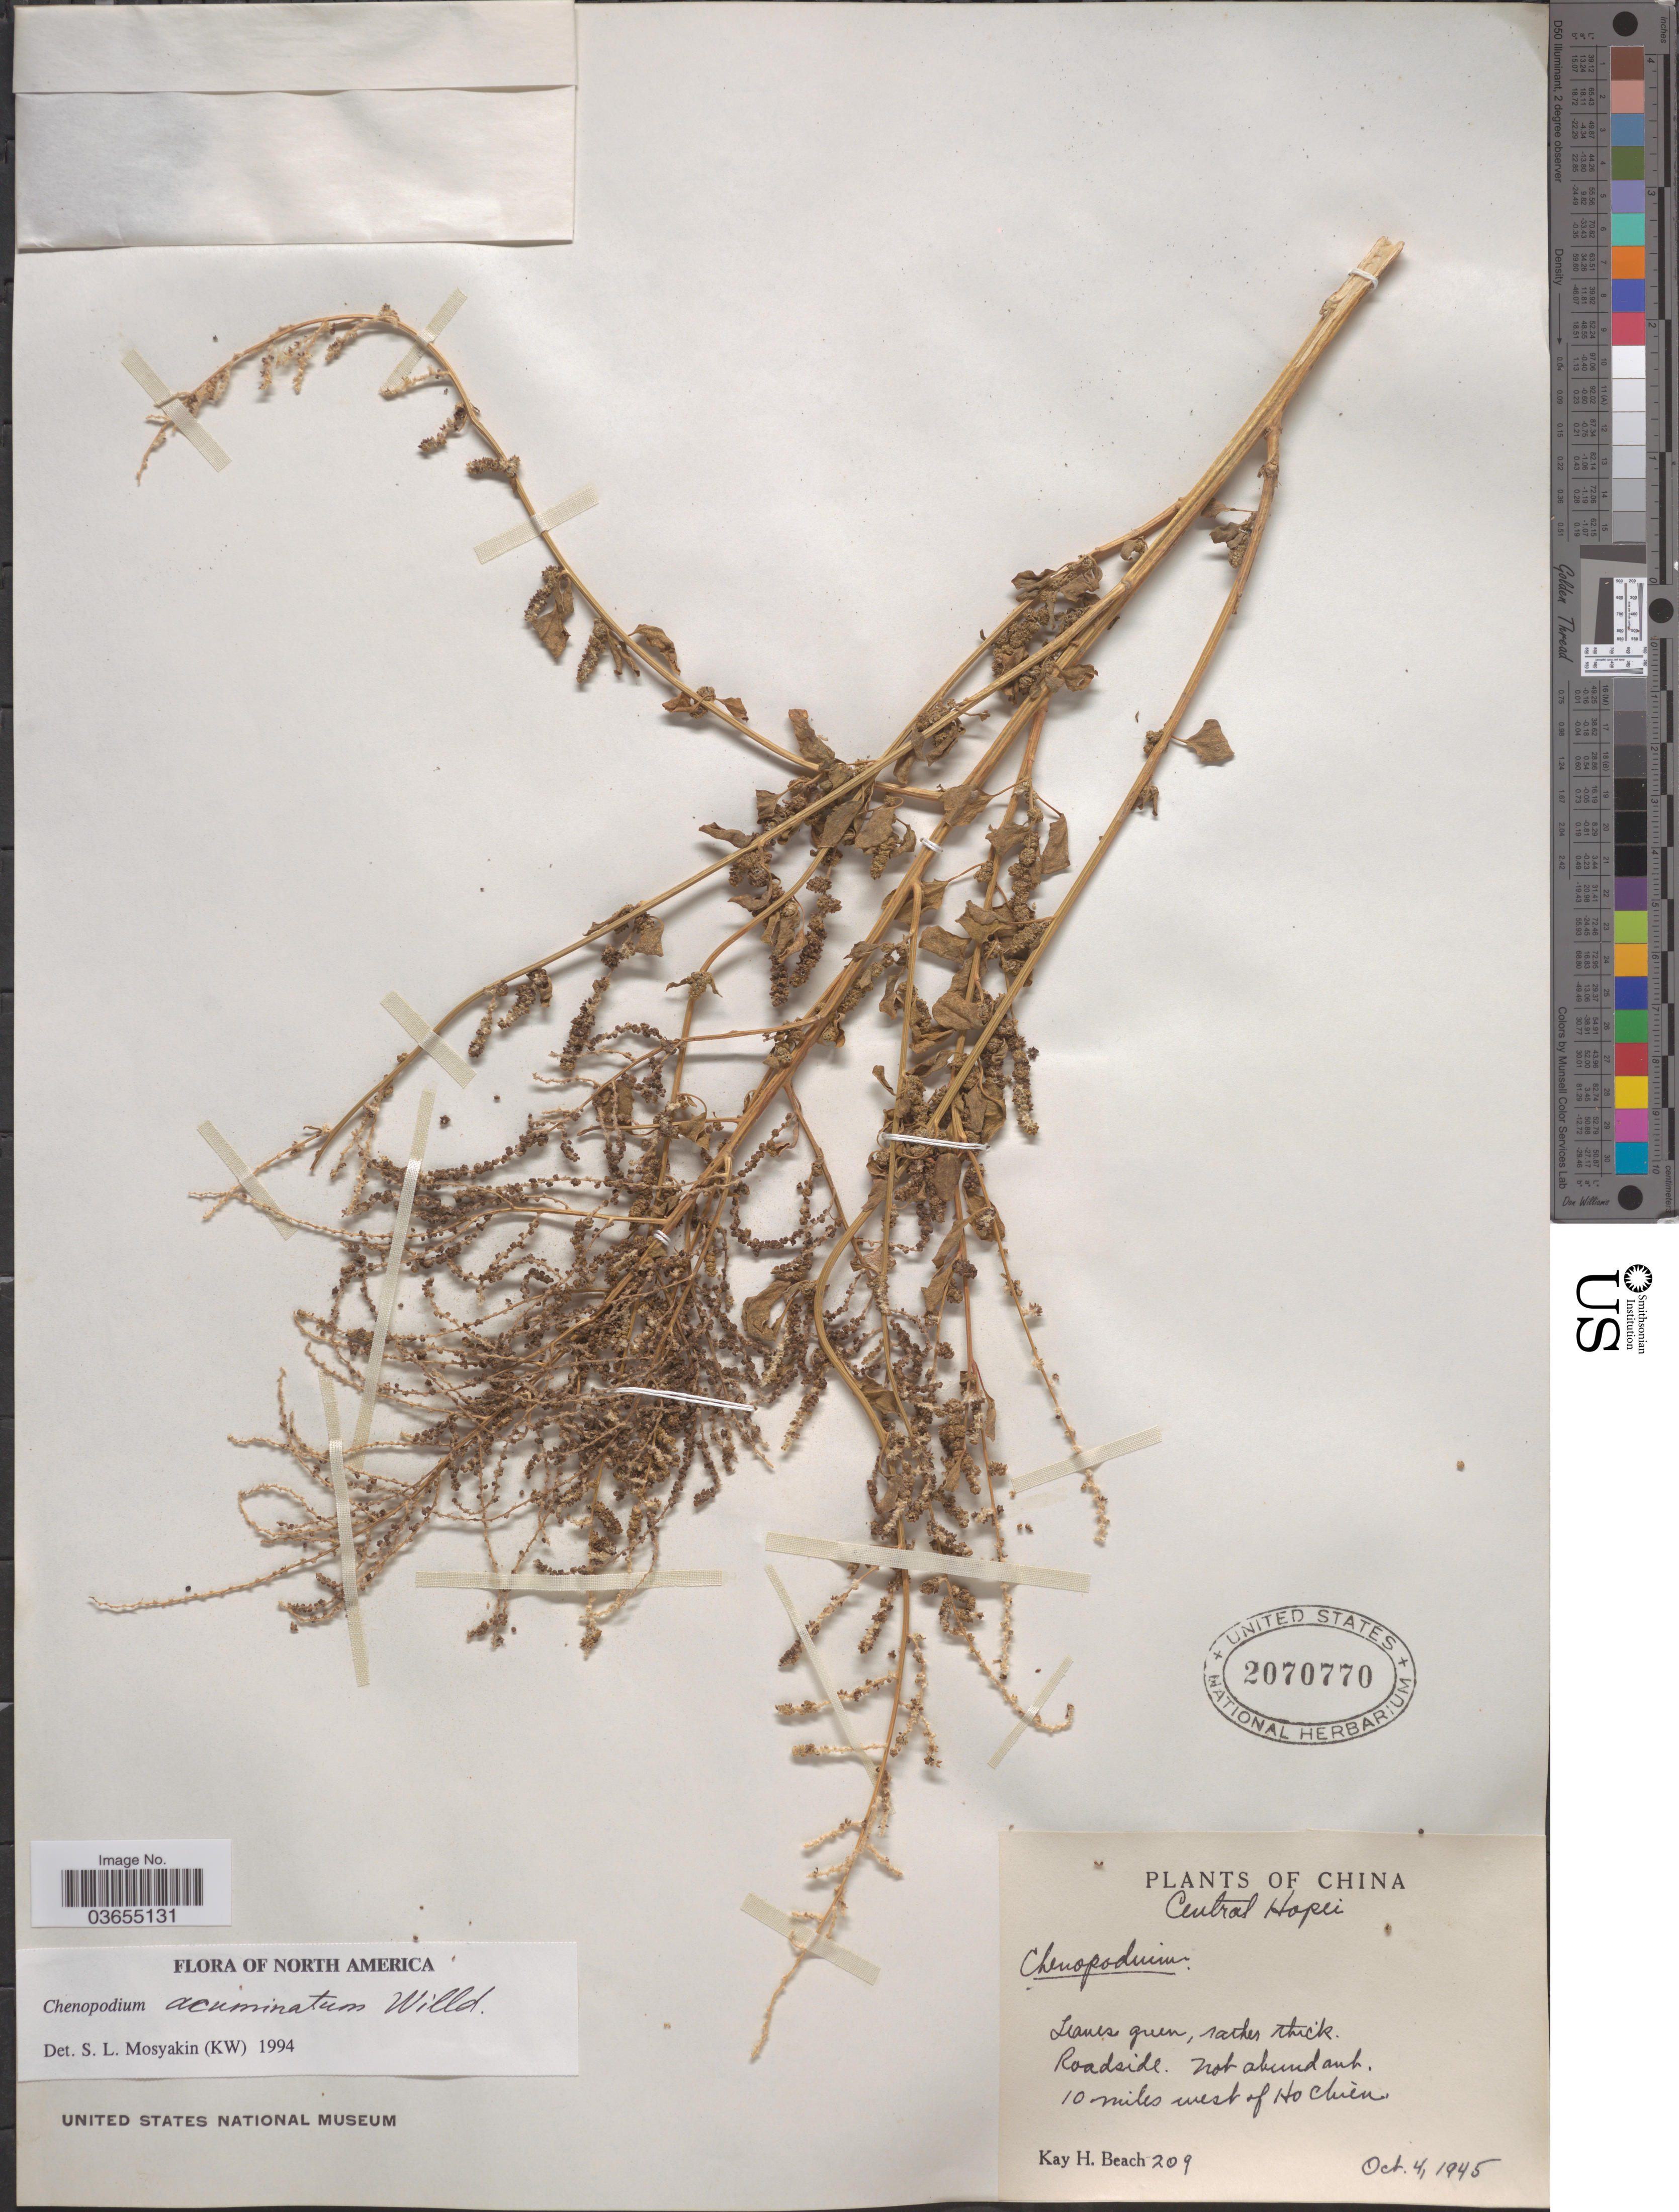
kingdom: Plantae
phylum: Tracheophyta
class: Magnoliopsida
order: Caryophyllales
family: Amaranthaceae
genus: Chenopodium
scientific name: Chenopodium acuminatum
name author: Willd.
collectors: K. H. Beach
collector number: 209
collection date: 1945-10-04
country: China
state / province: Hebei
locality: Central Hopei. 10 miles west of Ho Chien.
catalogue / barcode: US 2070770